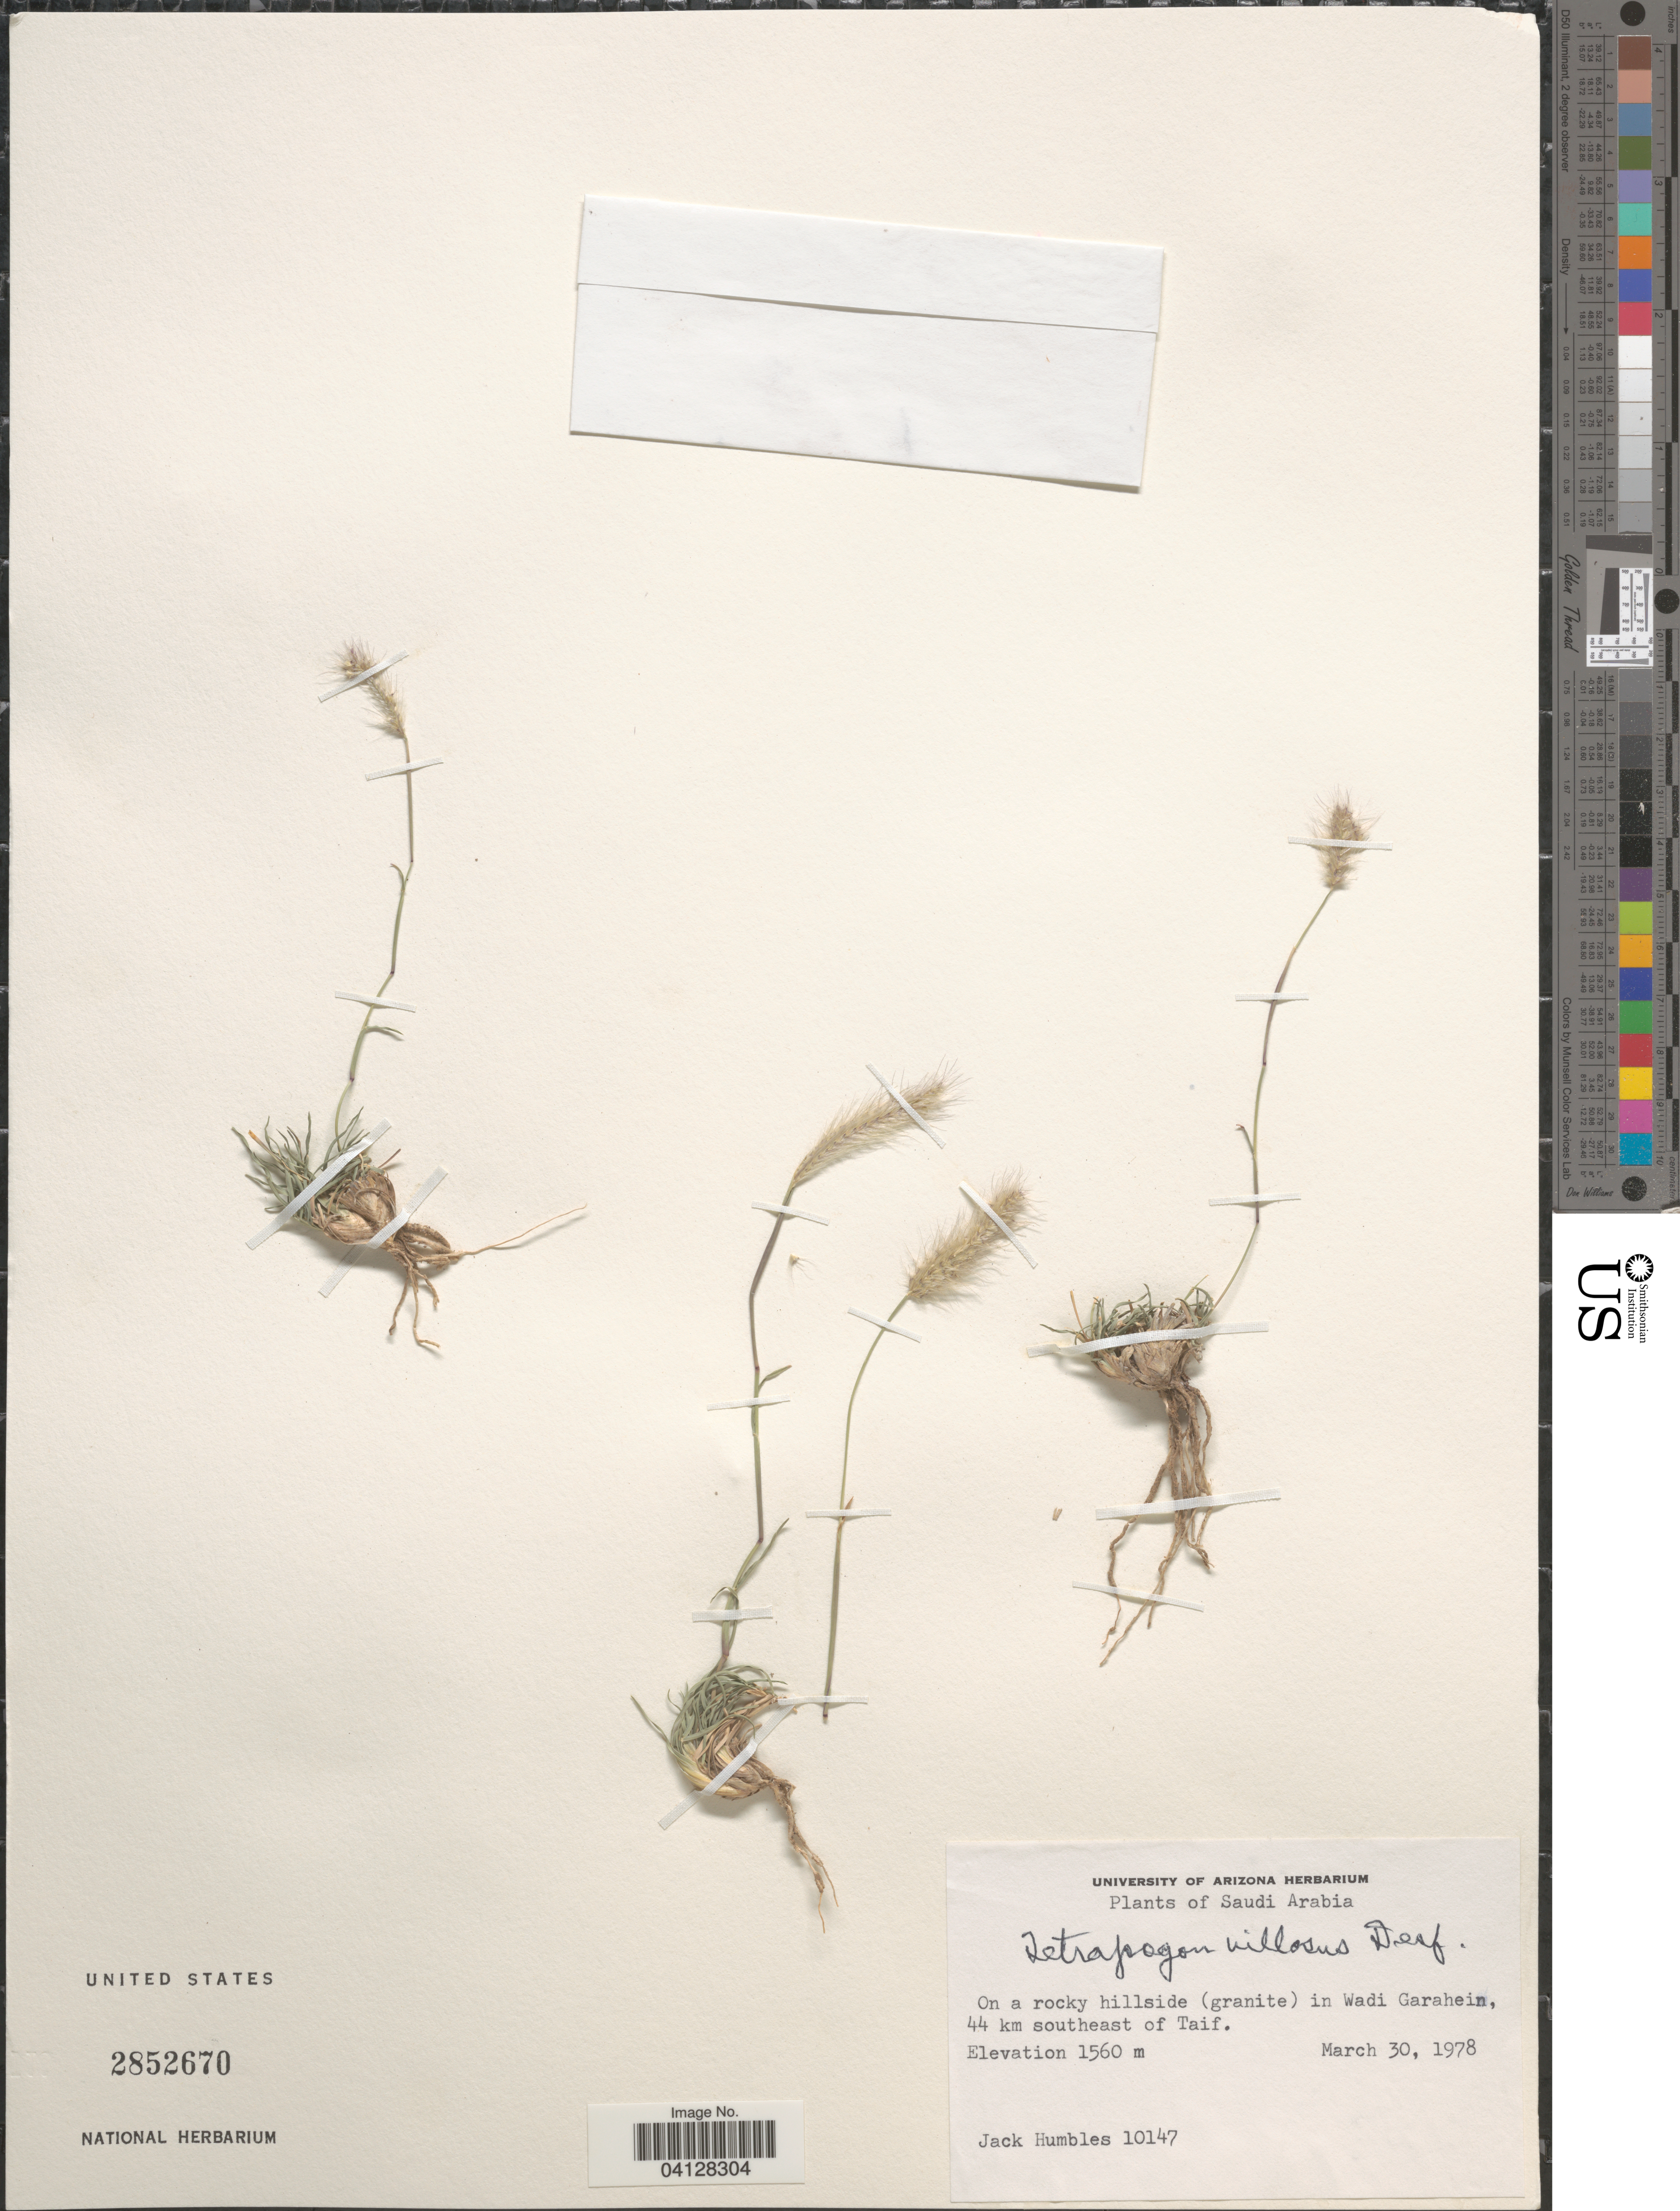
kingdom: Plantae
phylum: Tracheophyta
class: Liliopsida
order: Poales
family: Poaceae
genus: Tetrapogon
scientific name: Tetrapogon villosus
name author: Desf.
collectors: J. Humbles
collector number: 10147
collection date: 1978-03-30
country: Saudi Arabia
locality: On a rocky hillside (granite) in Wadi Garahein, 44 km southeast of Taif.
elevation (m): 1560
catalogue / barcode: US 2852670